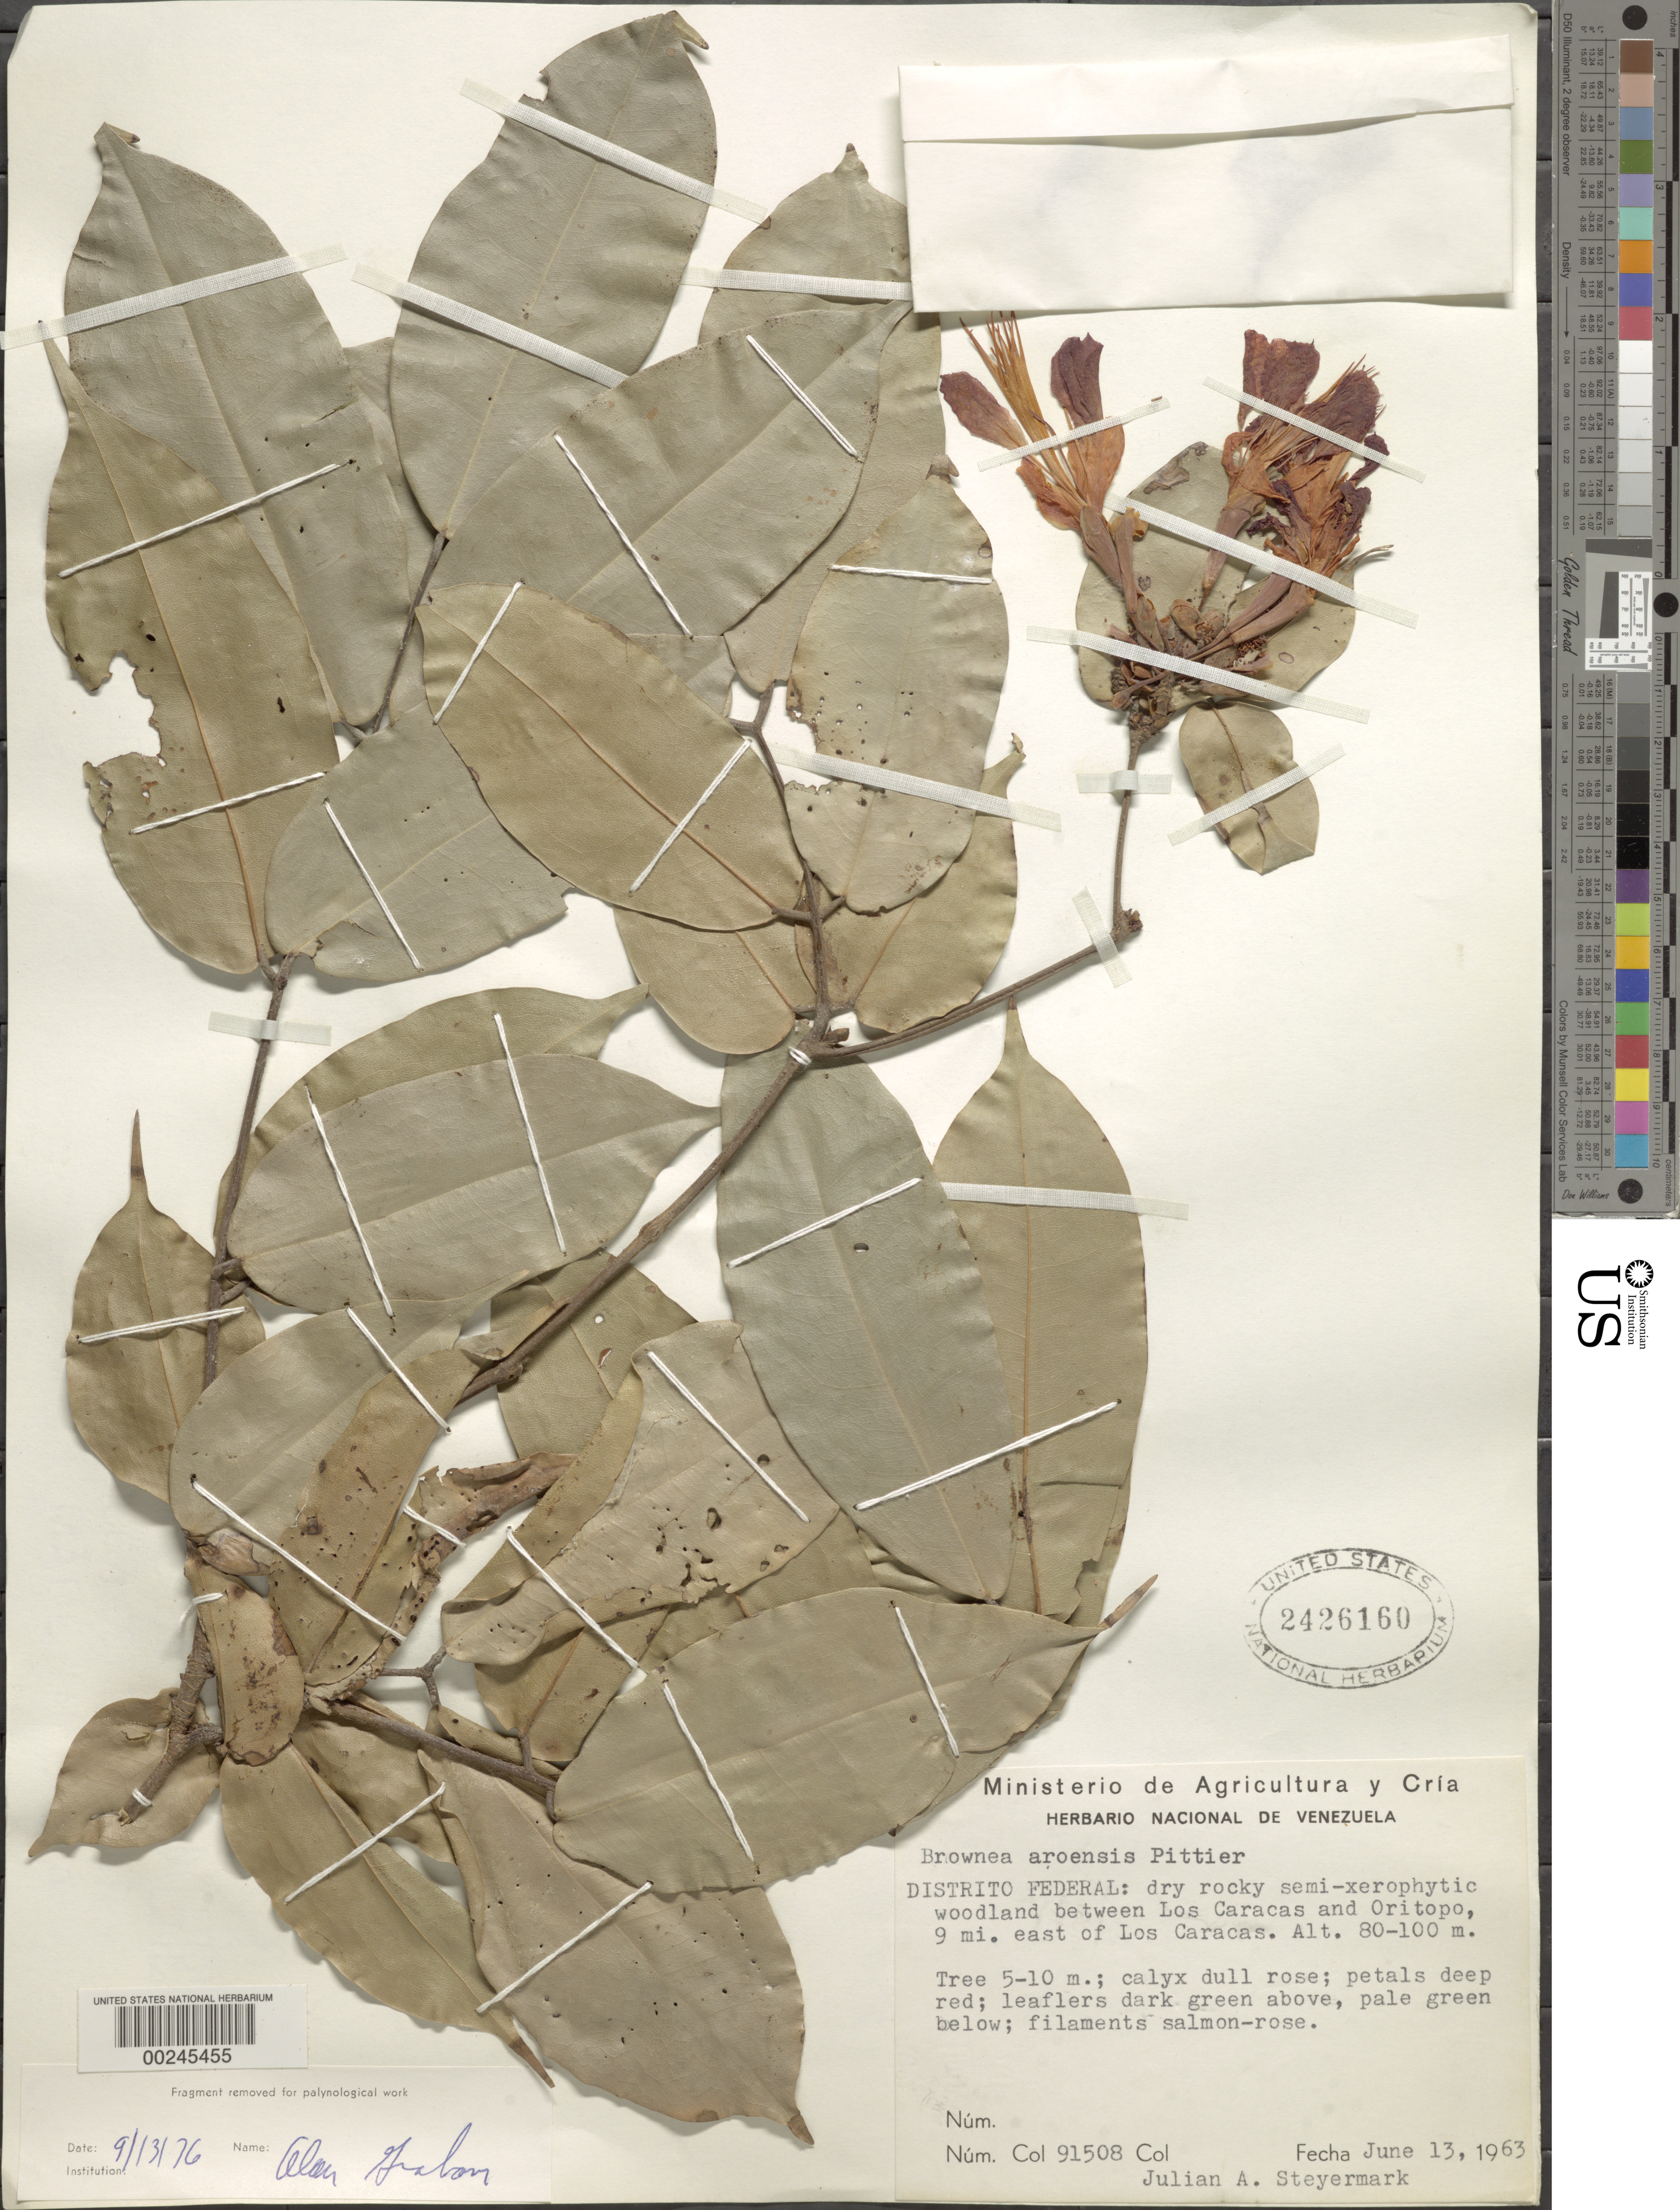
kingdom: Plantae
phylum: Tracheophyta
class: Magnoliopsida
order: Fabales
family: Fabaceae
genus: Brownea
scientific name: Brownea coccinea subsp. coccinea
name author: Jacq.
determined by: Santos-Silva, J.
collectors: J. Steyermark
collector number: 91508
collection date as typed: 13 Jun 1963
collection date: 1963-06-13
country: Venezuela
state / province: Distrito Federal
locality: Between las caracas and oritopo, 9mi e of los caracas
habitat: Dry rocky semi-xerophytic woodland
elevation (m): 80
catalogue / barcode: US 2426160